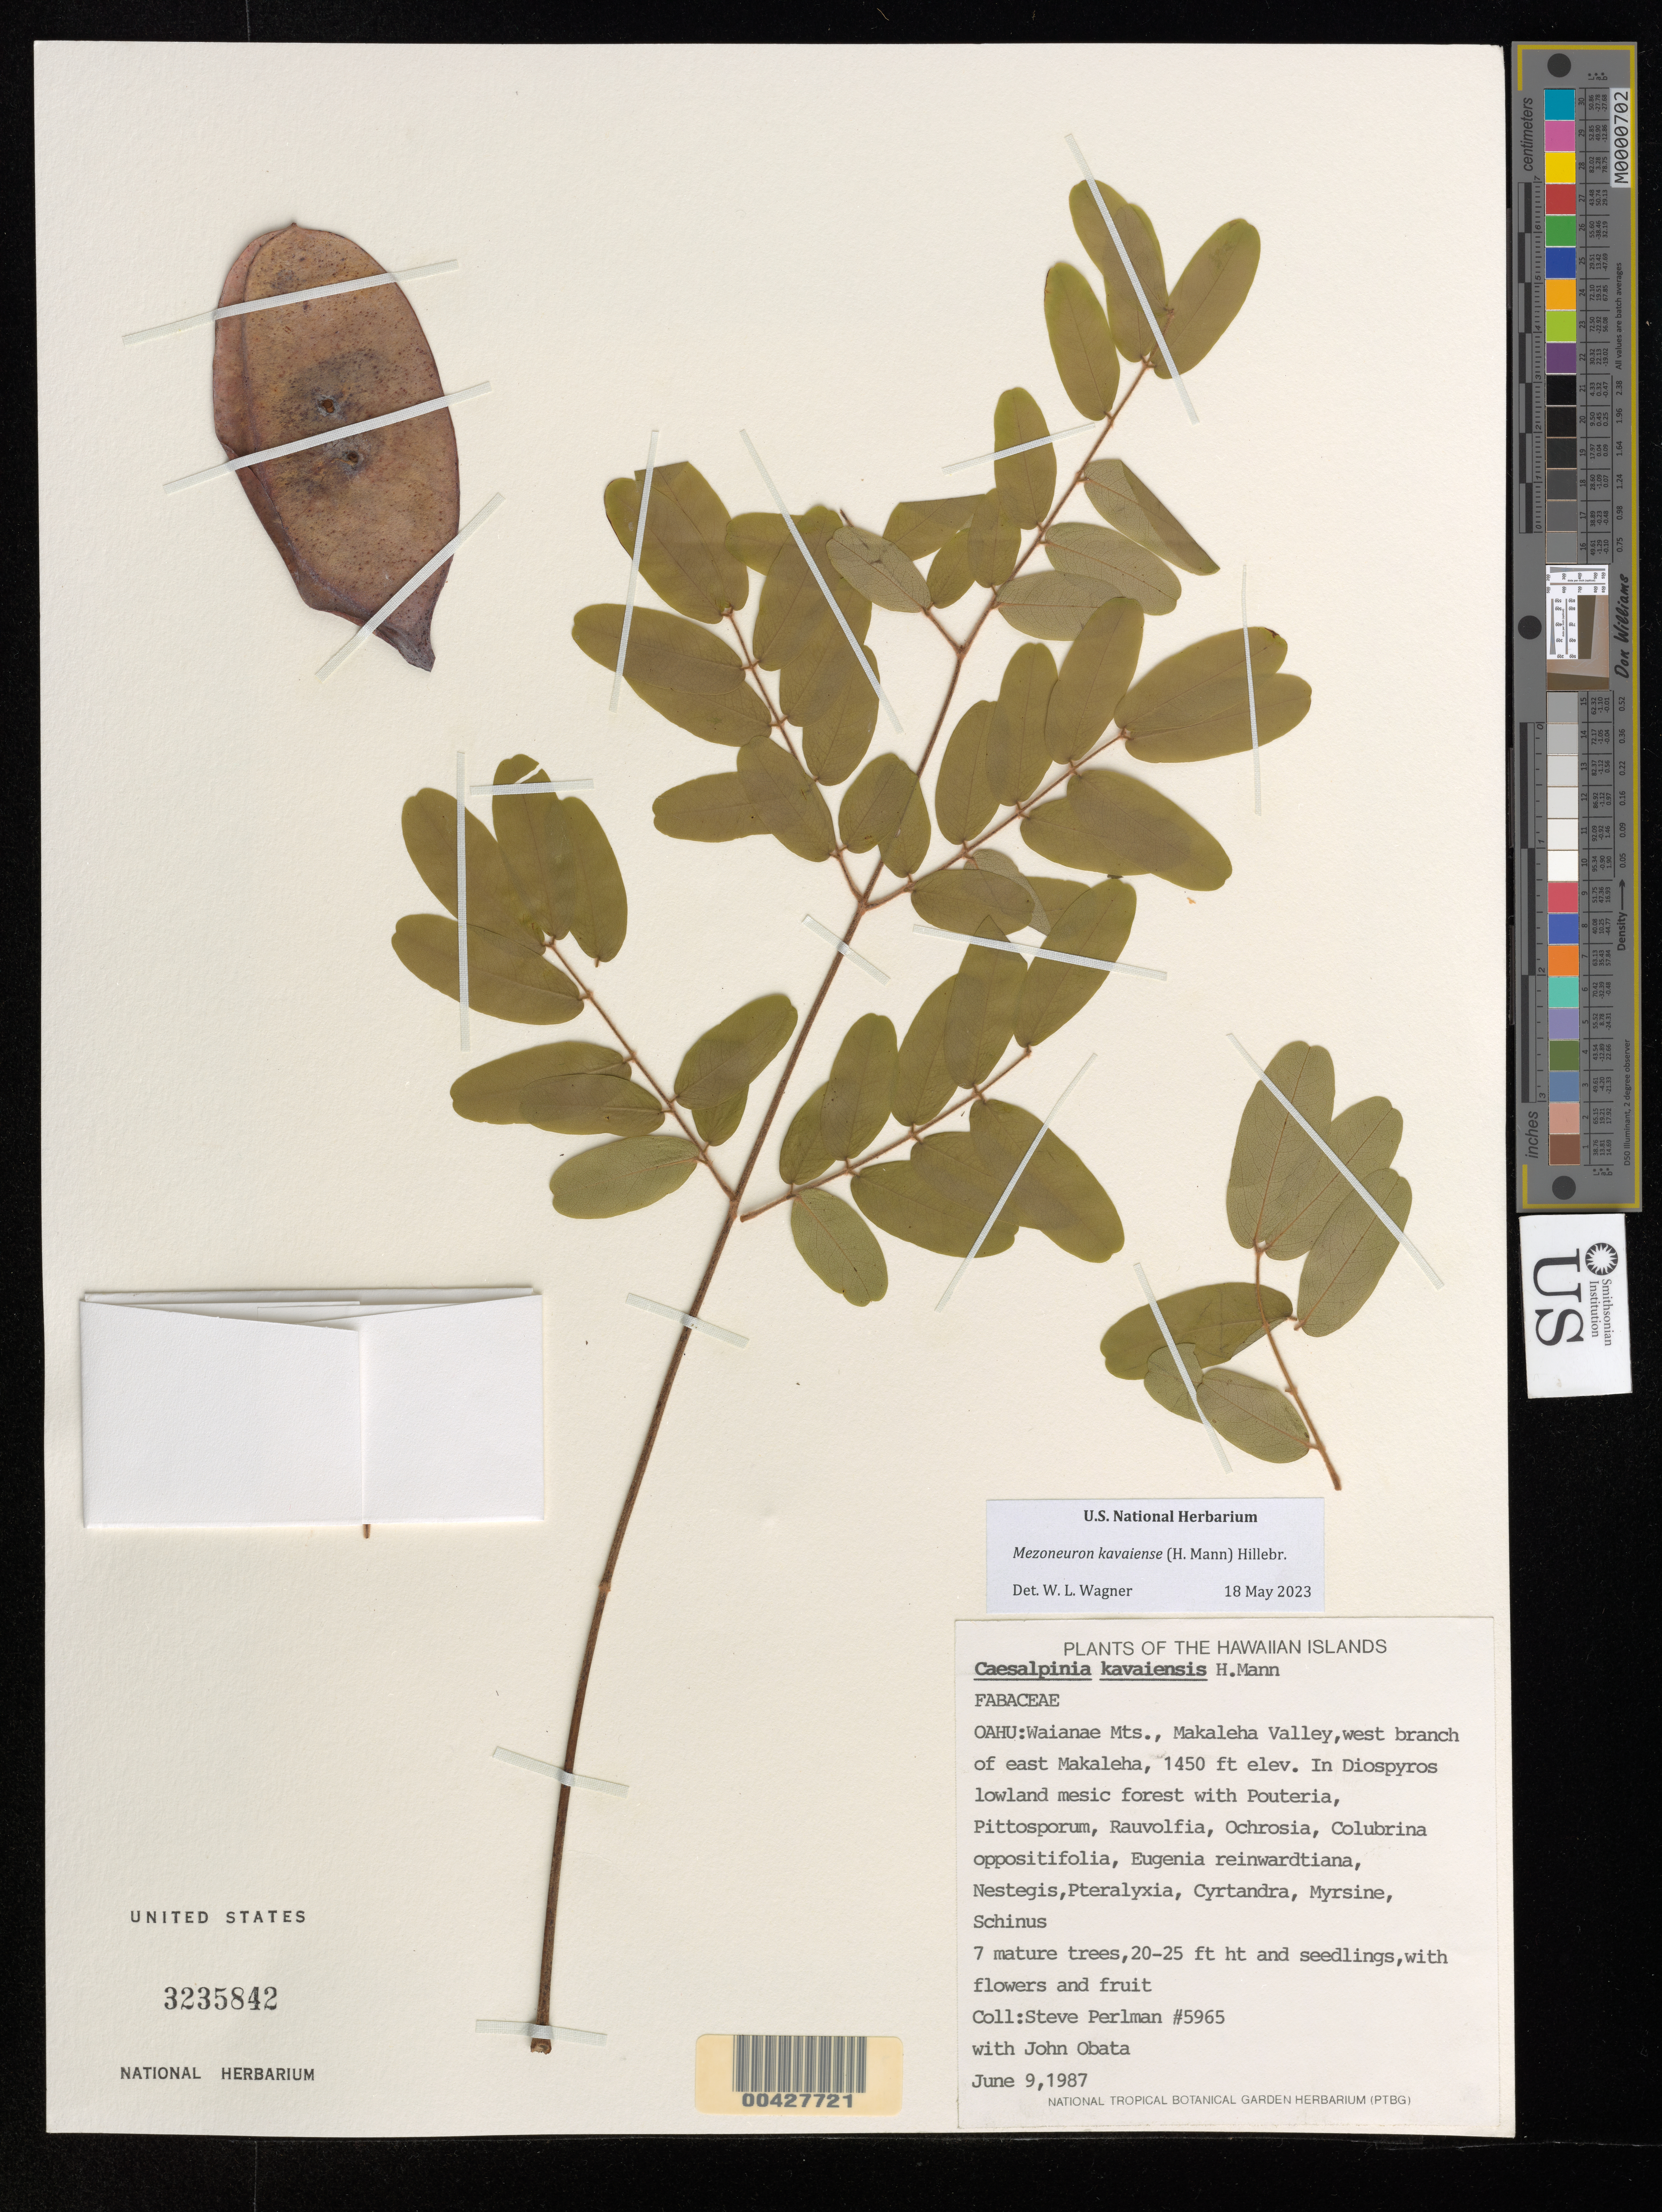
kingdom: Plantae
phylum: Tracheophyta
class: Magnoliopsida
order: Fabales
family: Fabaceae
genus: Mezoneuron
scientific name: Mezoneuron kavaiense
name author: (H. Mann) Hillebr.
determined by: Wagner, W. L., (BOT), Smithsonian Institution - National Museum of Natural History (UNITED STATES)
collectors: S. P. Perlman & J. Obata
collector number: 5965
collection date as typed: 09 Jun 1987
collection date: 1987-06-09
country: United States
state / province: Hawaii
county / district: Honolulu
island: Oahu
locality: Waianae mts., makaleha valley, e of makaleha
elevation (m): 442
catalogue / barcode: US 3235842